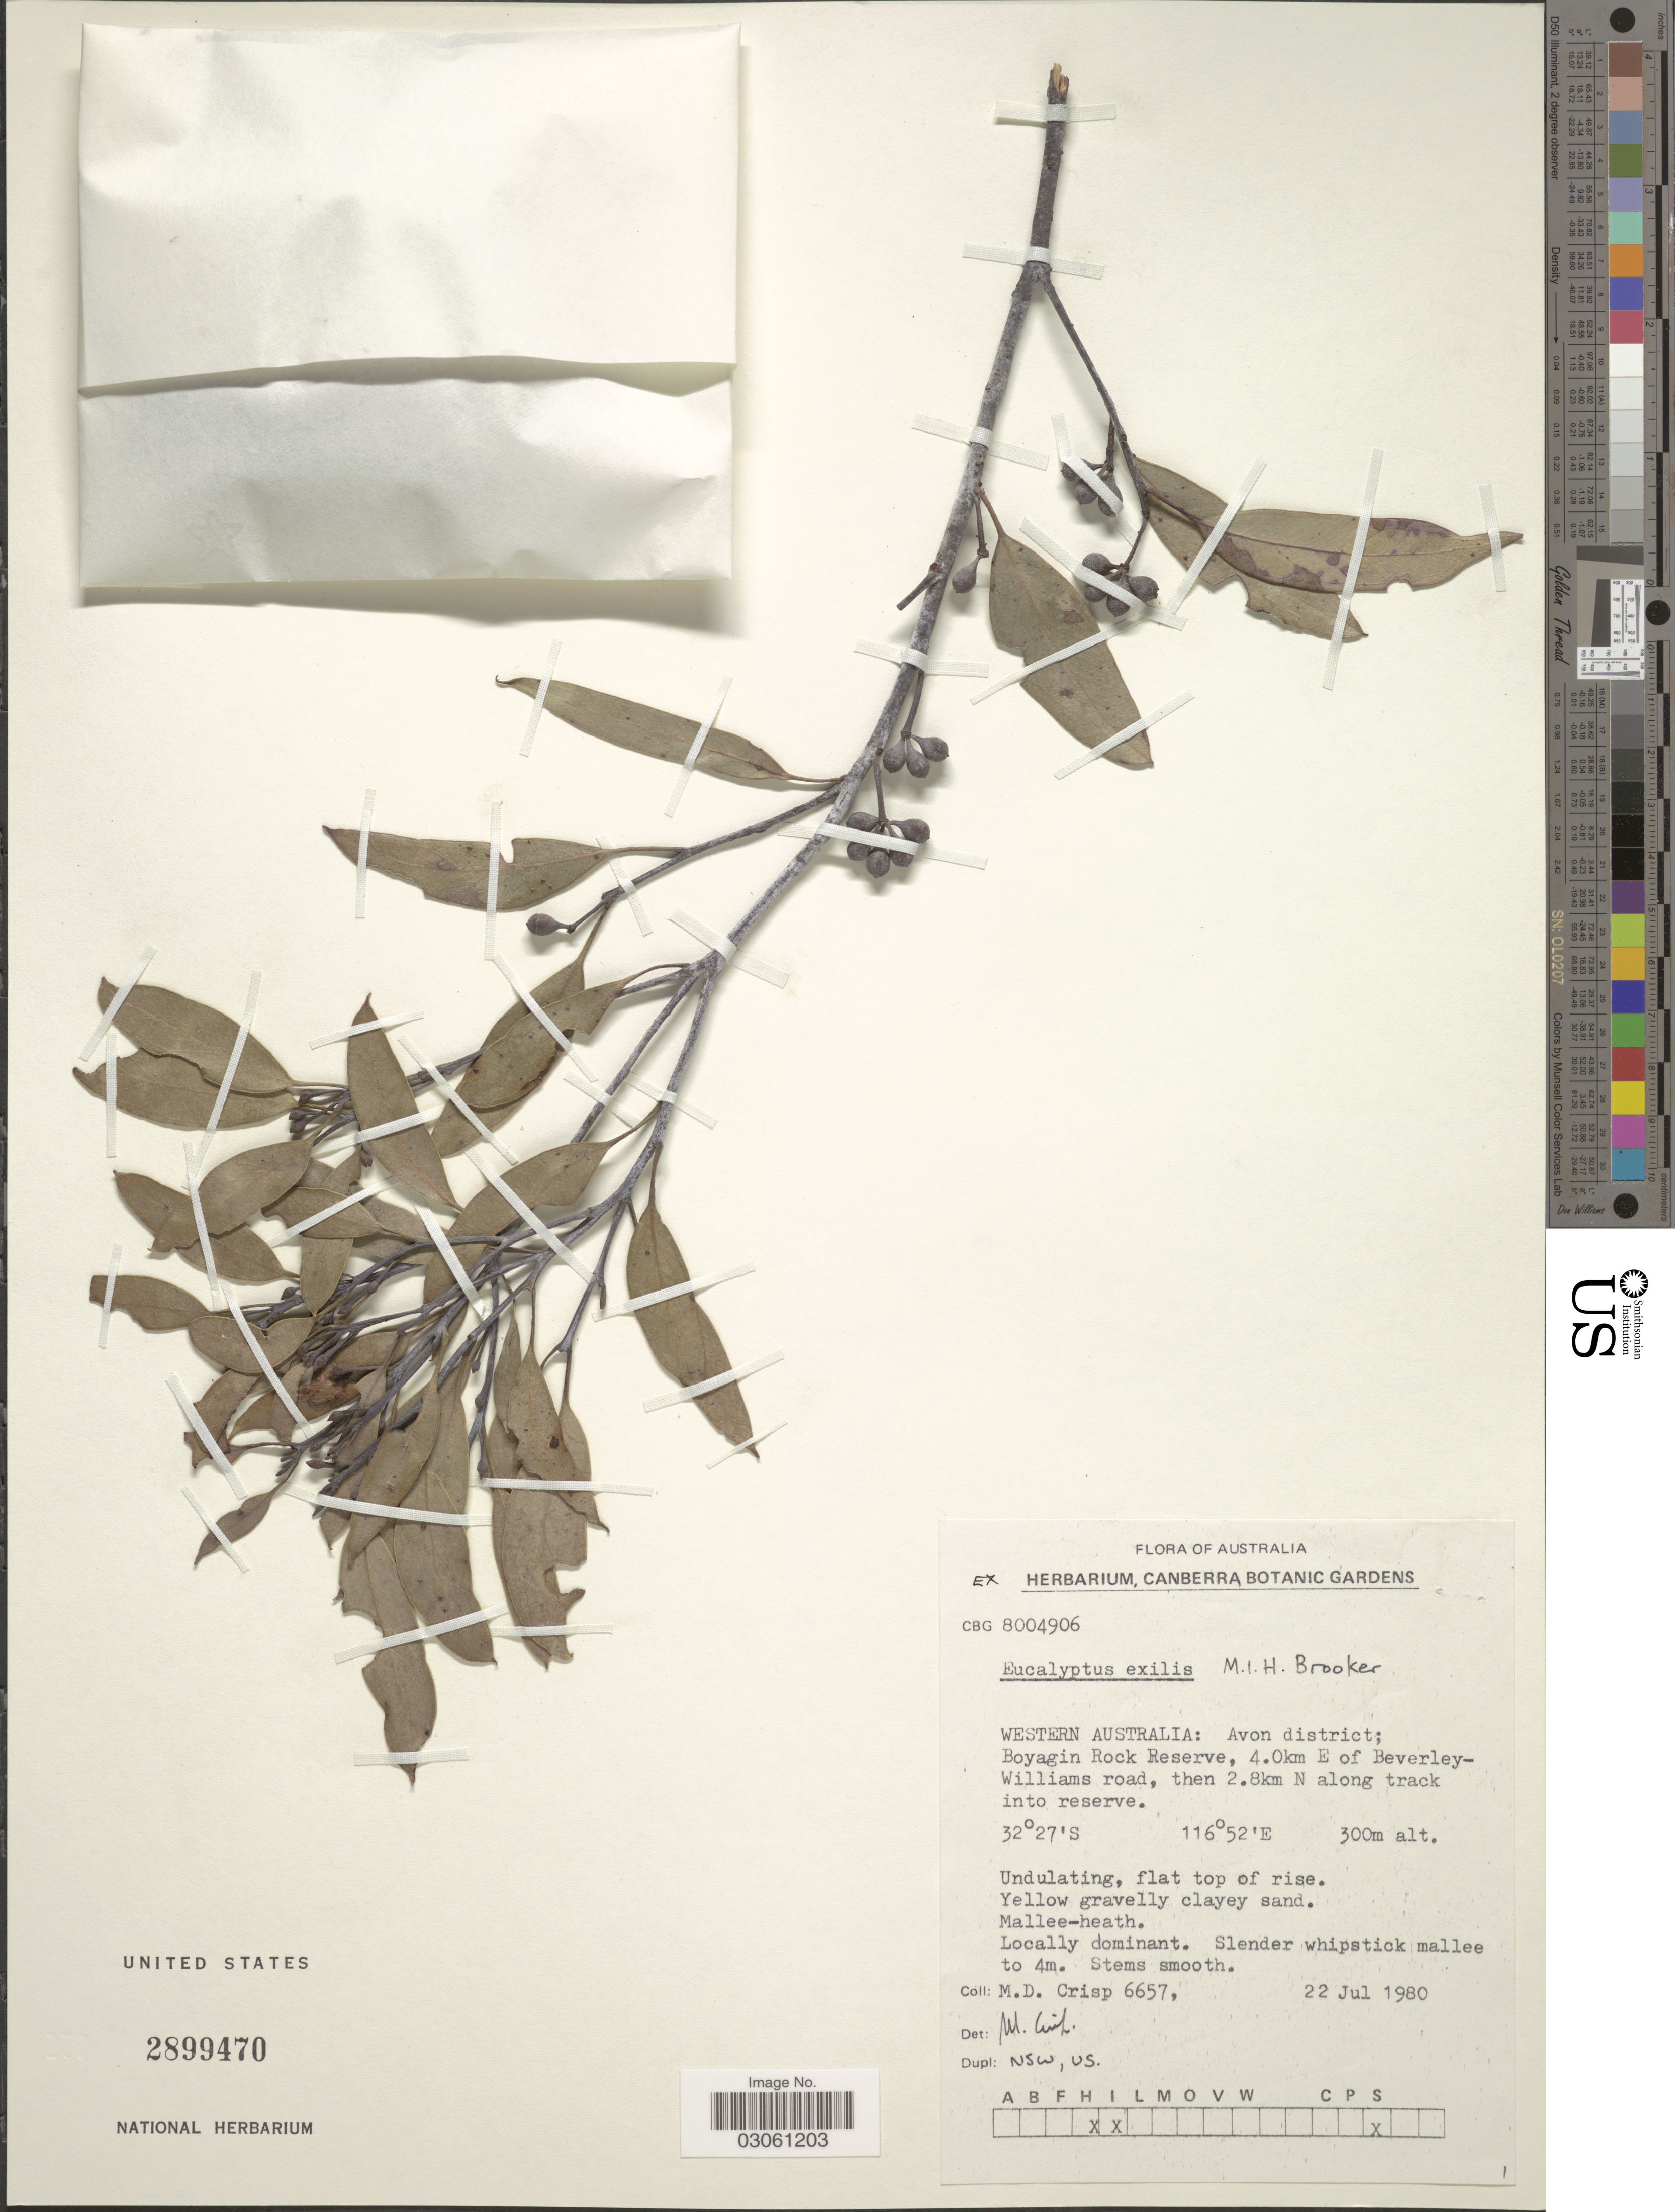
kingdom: Plantae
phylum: Tracheophyta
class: Magnoliopsida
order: Myrtales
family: Myrtaceae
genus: Eucalyptus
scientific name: Eucalyptus ewartiana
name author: Maiden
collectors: M. Crisp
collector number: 6657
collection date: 1980-07-22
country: Australia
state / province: Western Australia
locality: Avond district; Boyagin Rock Reserve, 4.0 km E of Beverley-Williams road, then 2.8km N along track into reserve.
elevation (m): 300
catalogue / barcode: US 2899470